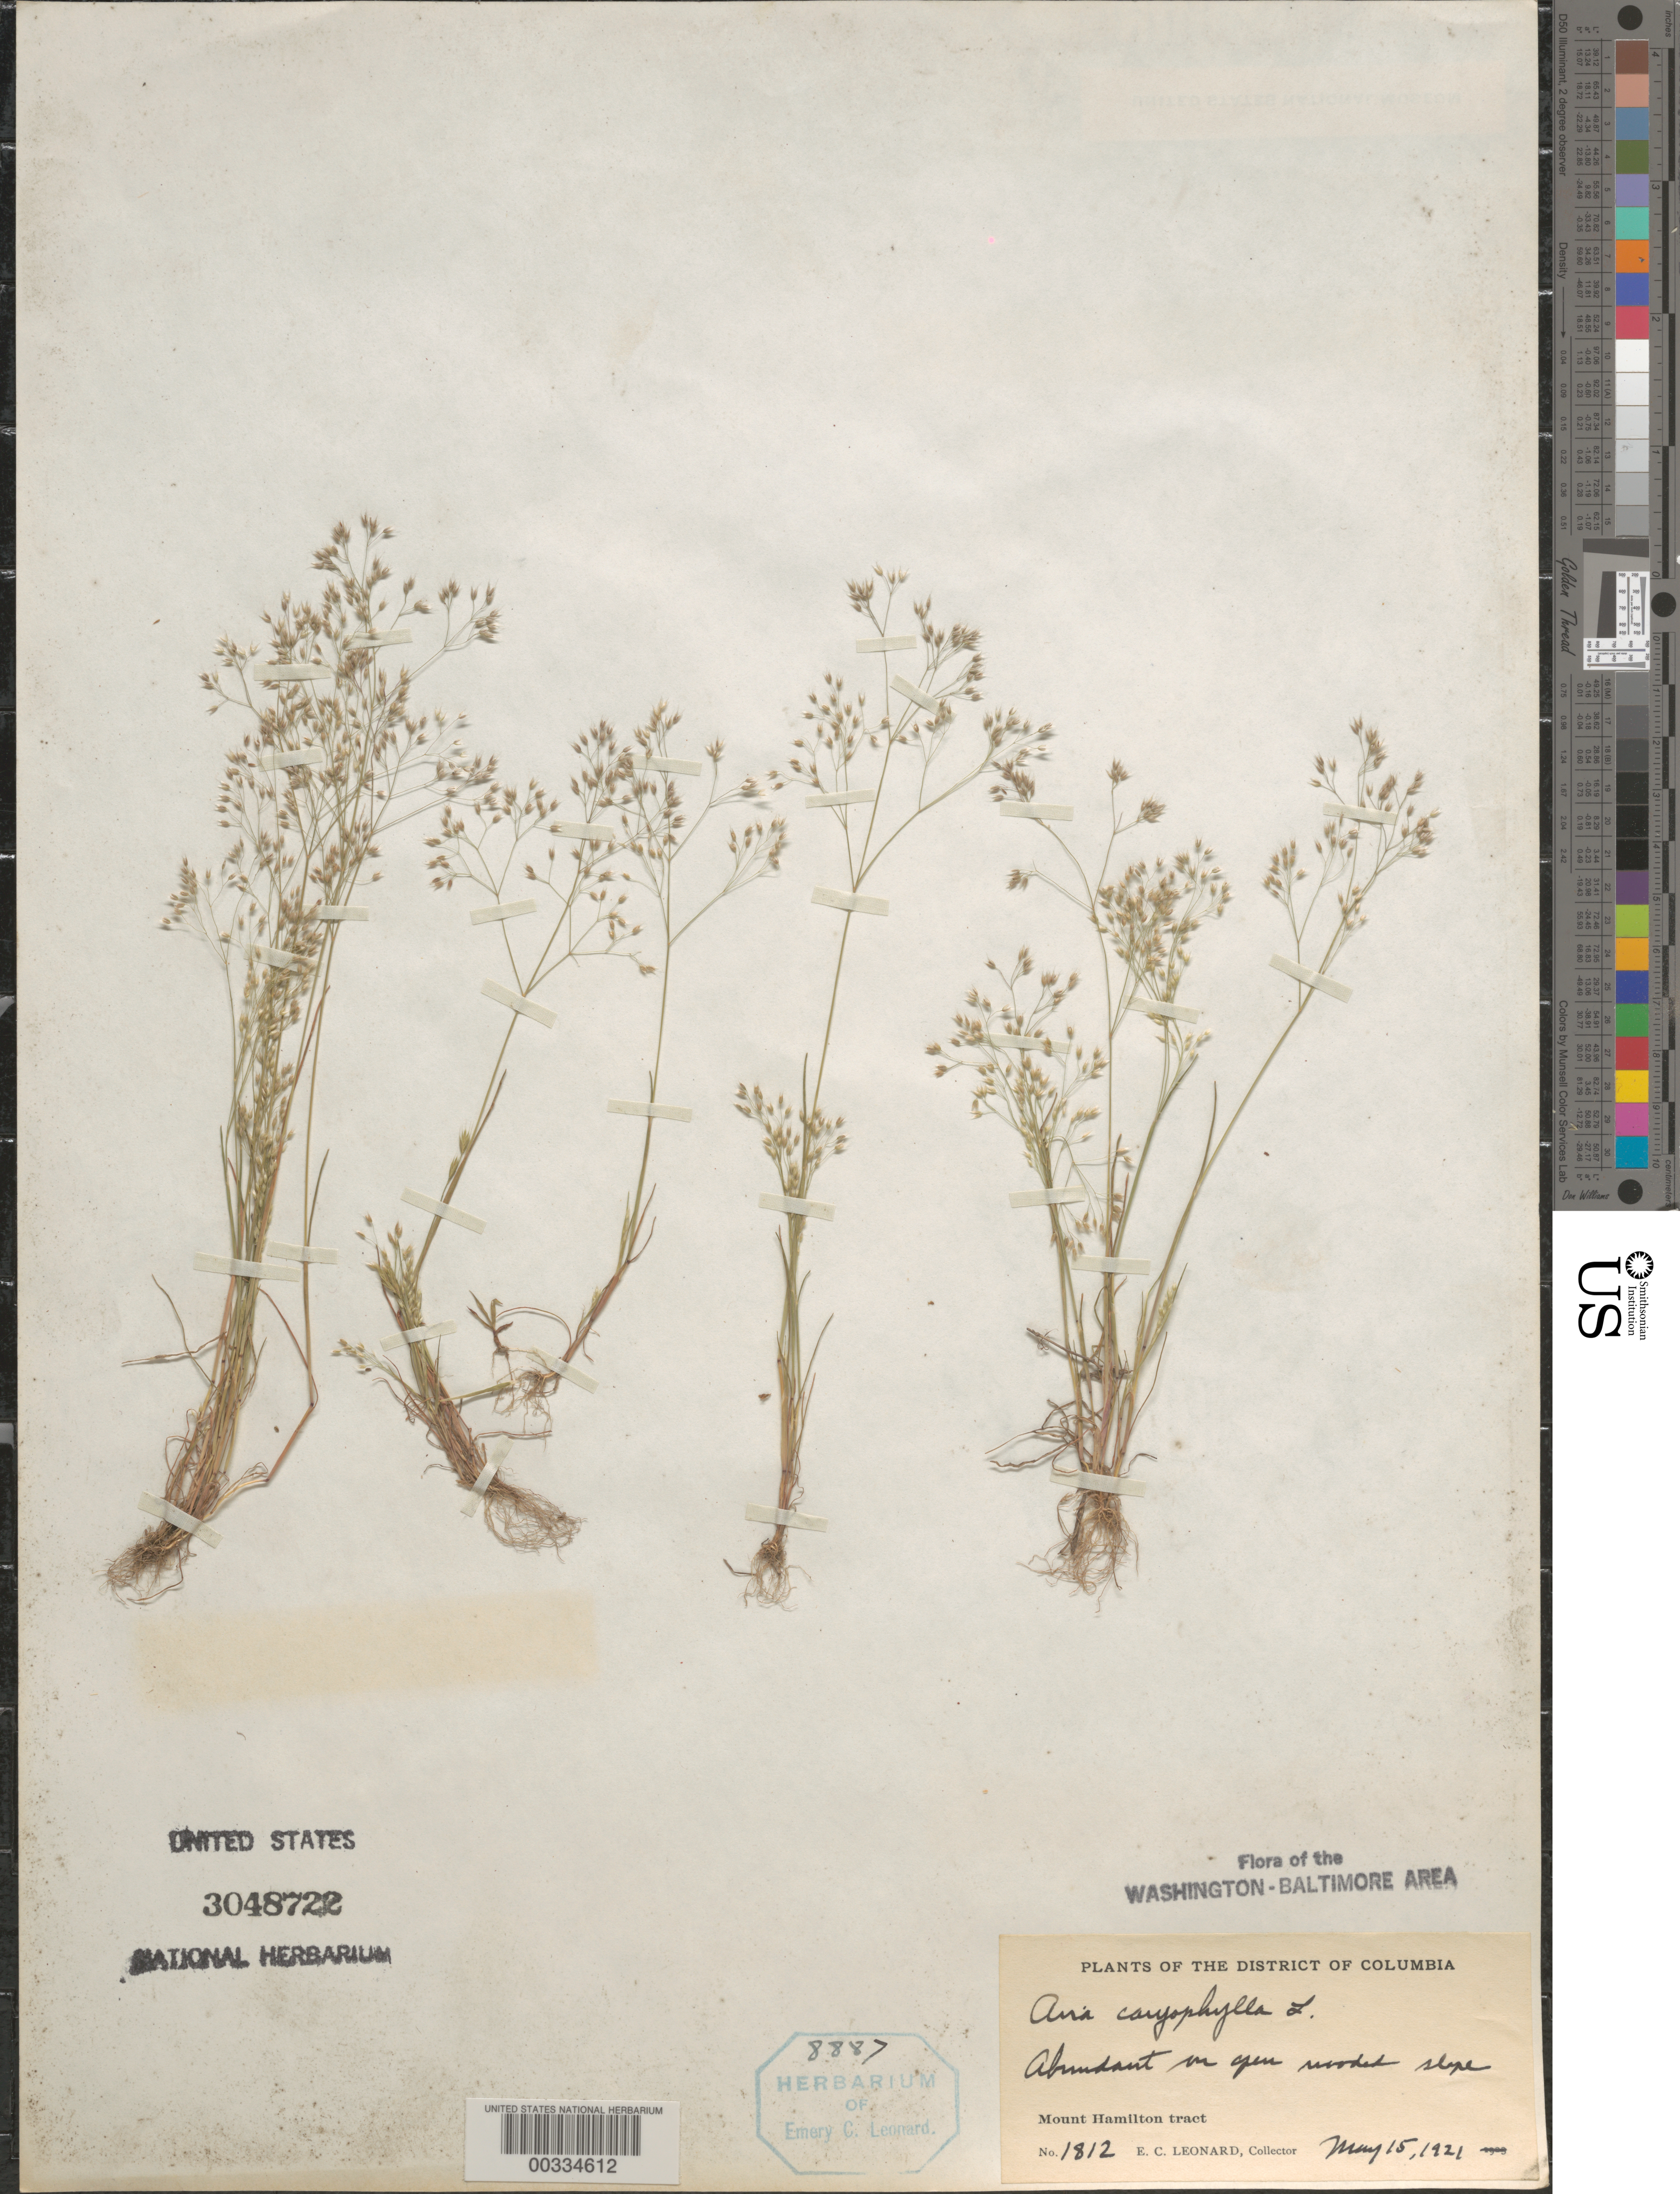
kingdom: Plantae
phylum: Tracheophyta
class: Liliopsida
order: Poales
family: Poaceae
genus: Aira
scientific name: Aira caryophyllea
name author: L.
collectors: E. C. Leonard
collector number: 1812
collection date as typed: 15 May 1921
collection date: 1921-05-15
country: United States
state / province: District of Columbia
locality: Mount Hamilton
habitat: Open wooded slope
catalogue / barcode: US 3048722